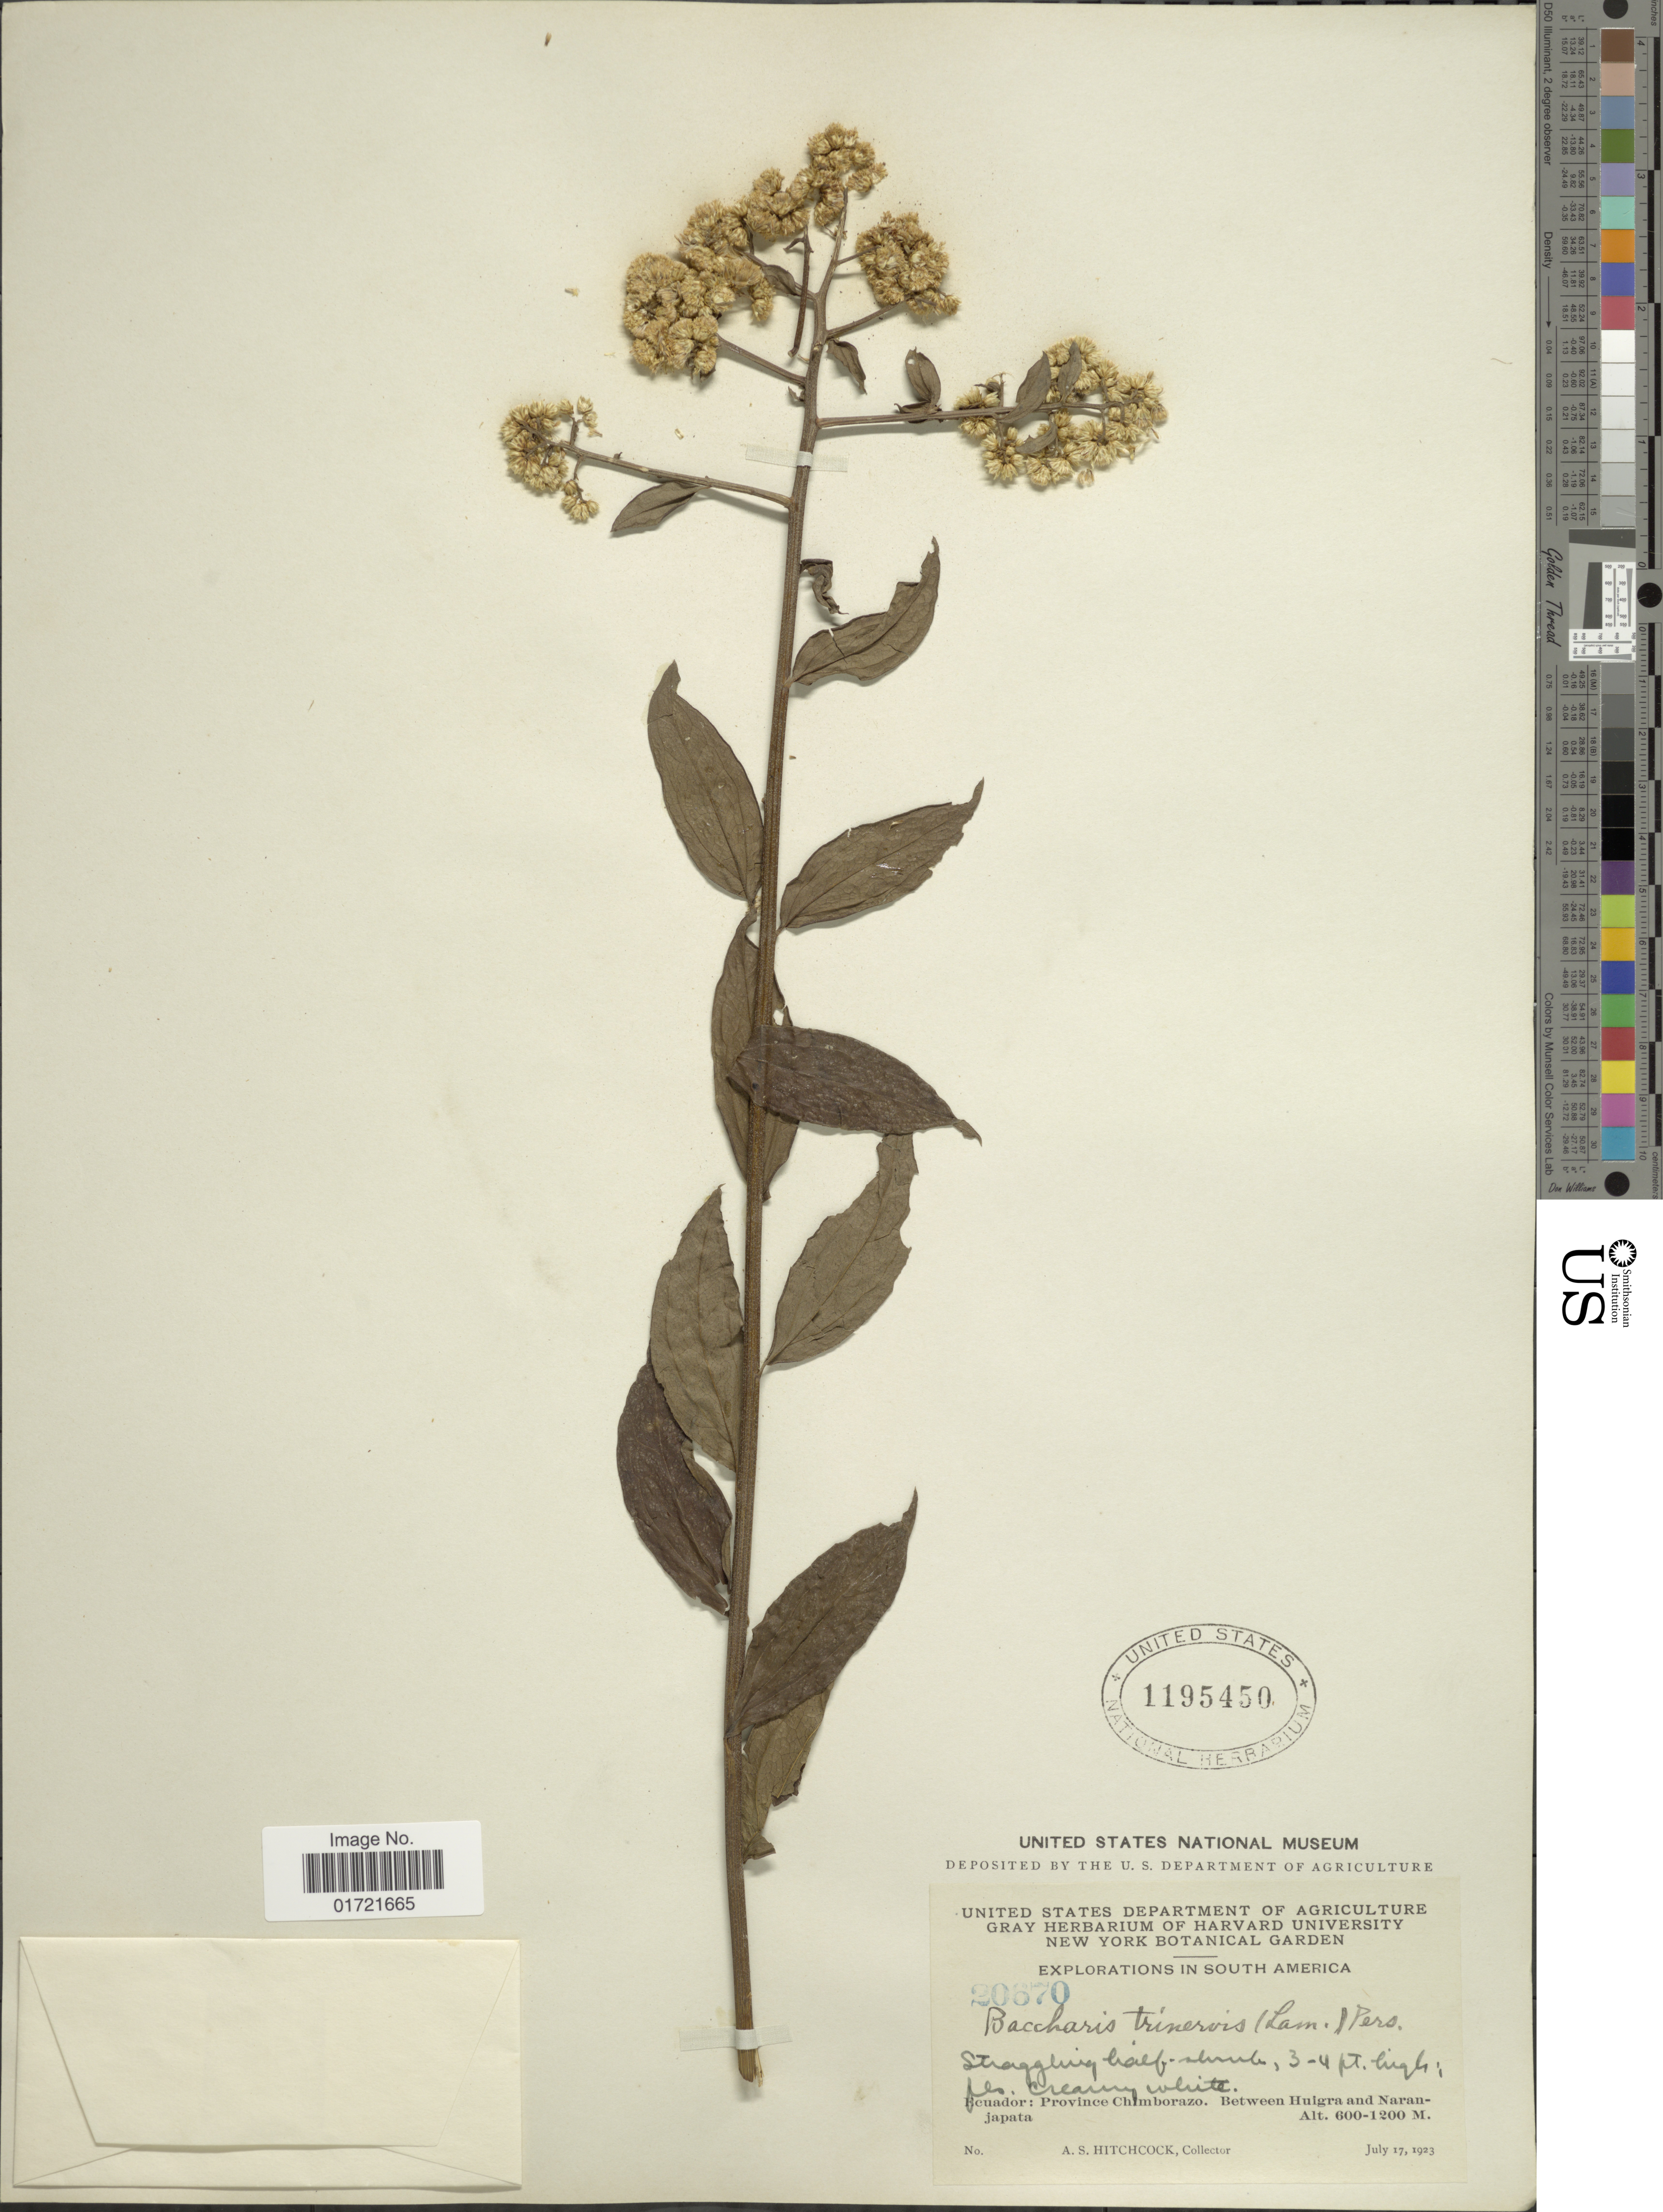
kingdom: Plantae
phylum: Tracheophyta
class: Magnoliopsida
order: Asterales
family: Asteraceae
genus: Baccharis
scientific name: Baccharis trinervis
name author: (Lam.) Pers.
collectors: A. S. Hitchcock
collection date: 1923-07-17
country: Ecuador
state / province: Chimborazo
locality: Ecuador: Province Chimborazo, Between Huigra and Naranjapata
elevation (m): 600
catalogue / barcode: US 1195450